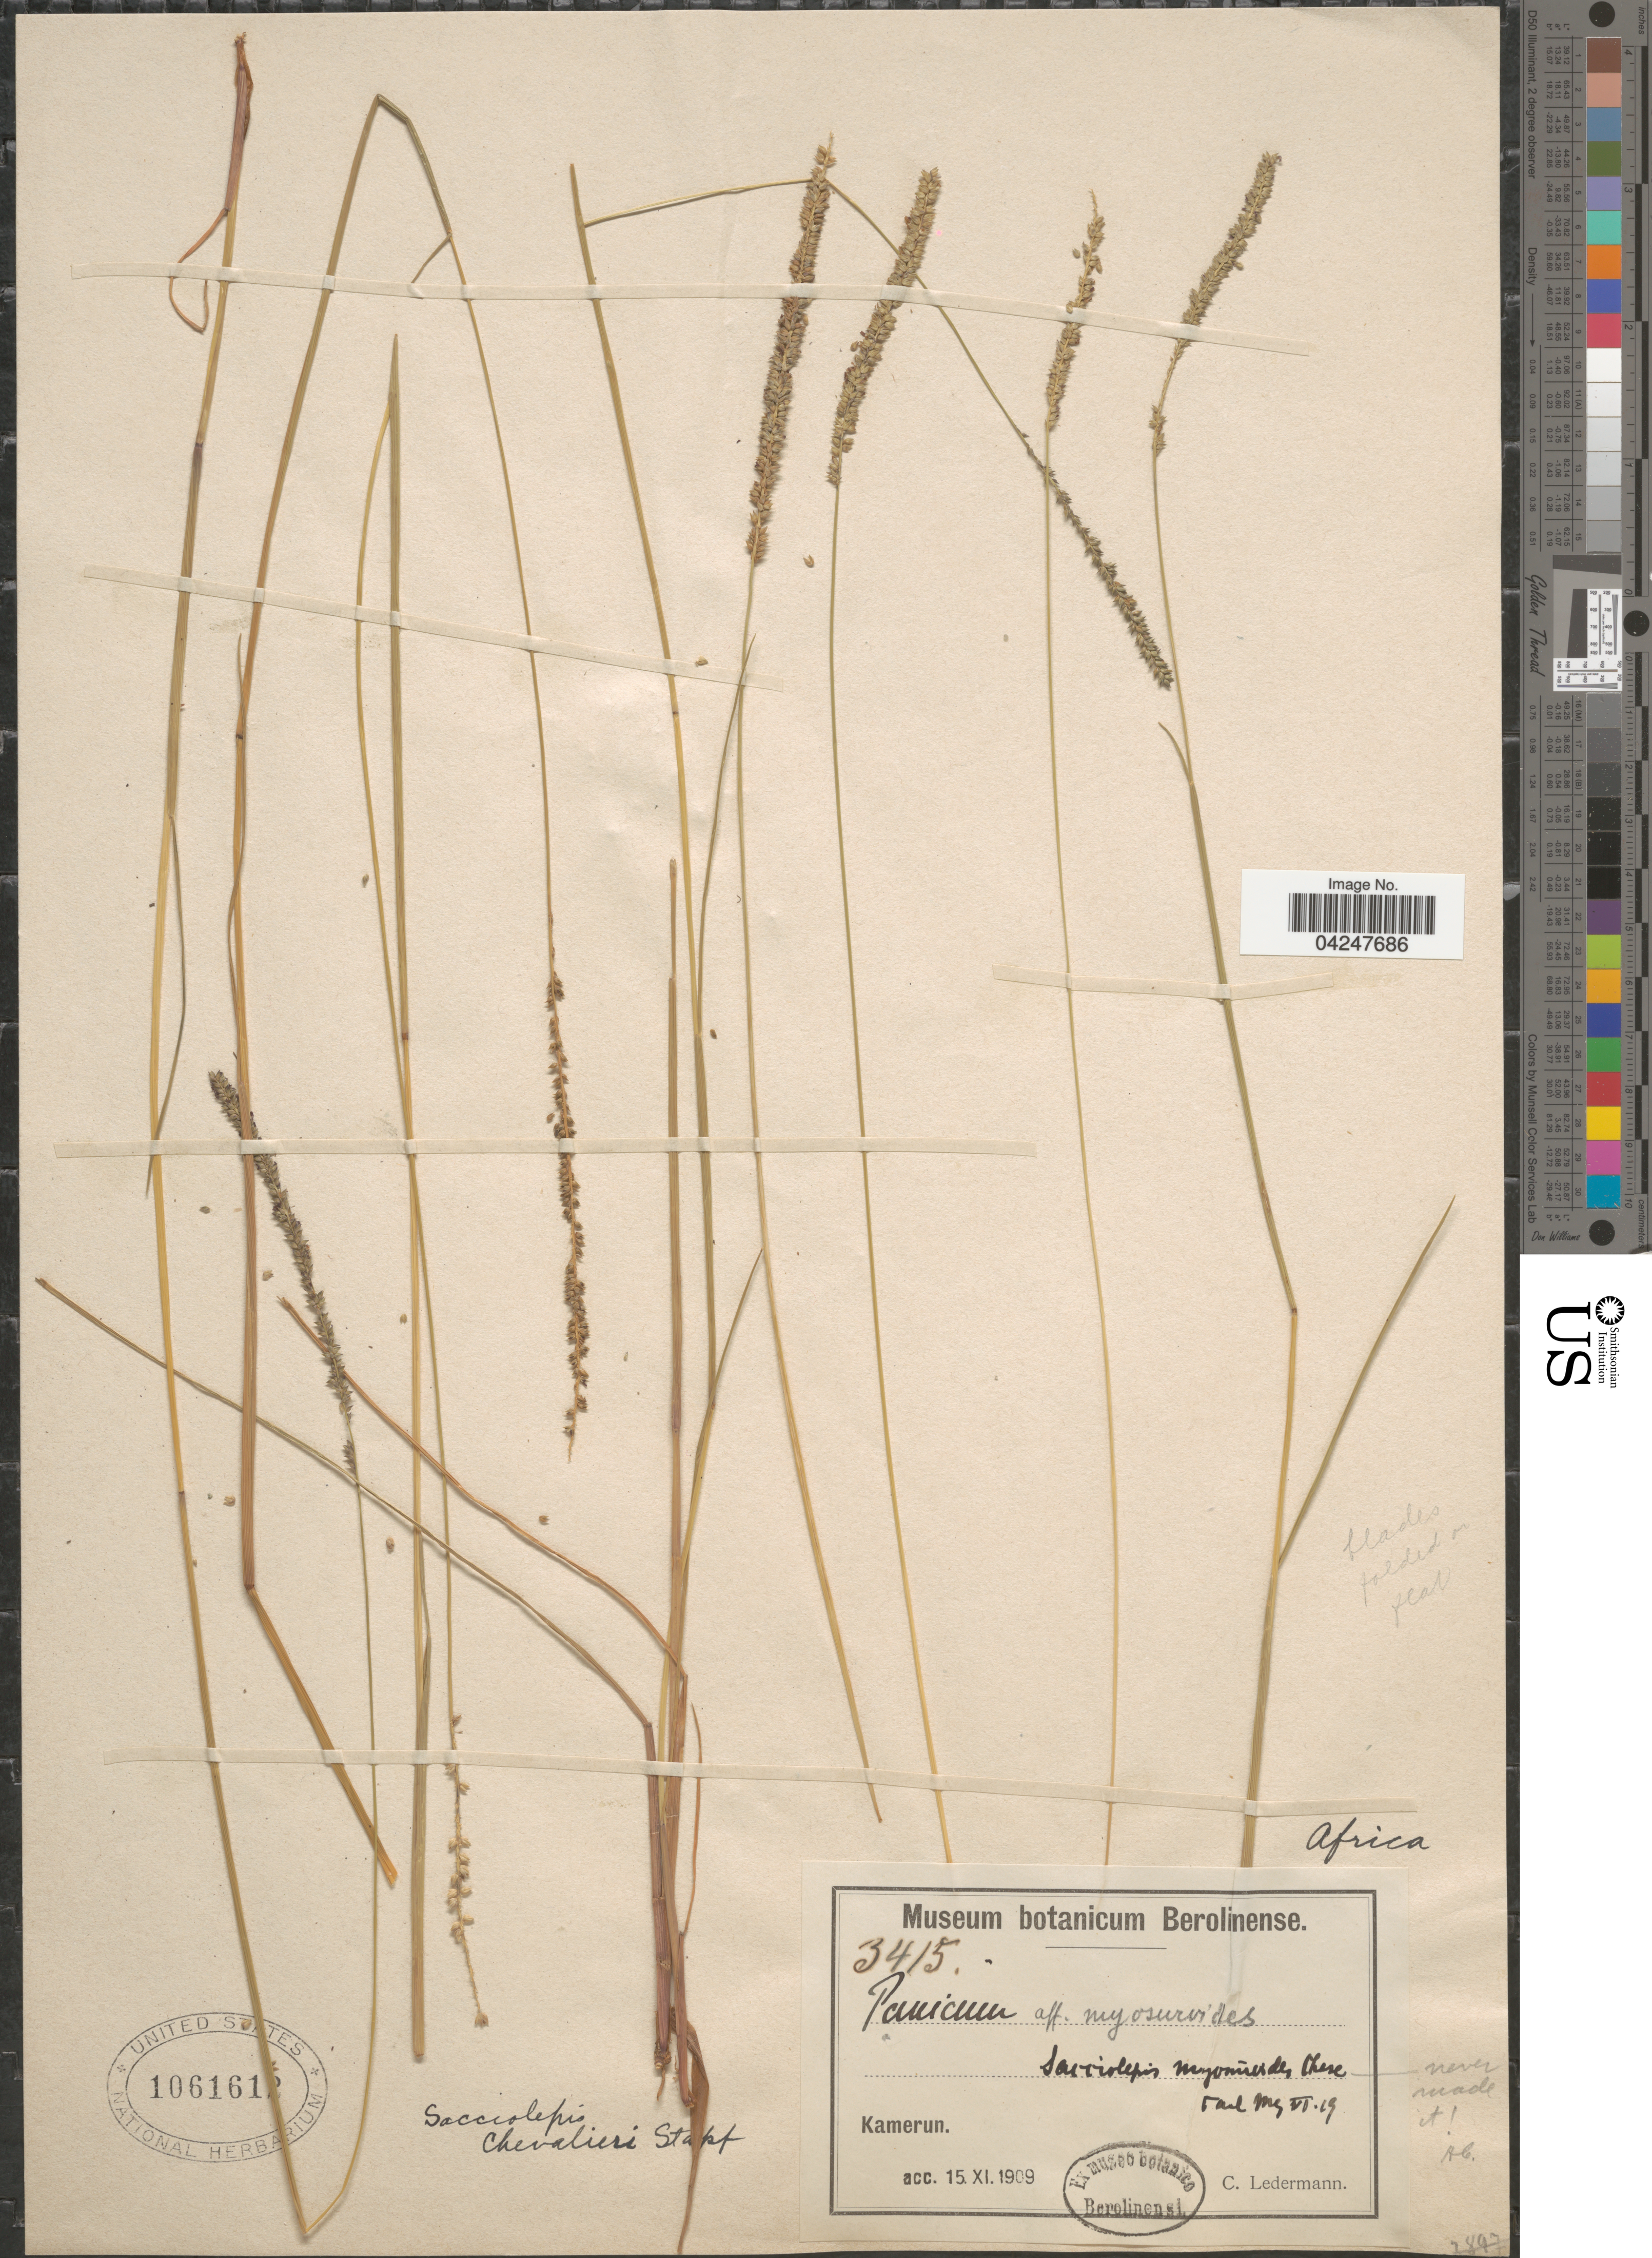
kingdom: Plantae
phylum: Tracheophyta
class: Liliopsida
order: Poales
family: Poaceae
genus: Sacciolepis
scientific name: Sacciolepis chevalieri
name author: Stapf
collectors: C. Ledermann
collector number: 3415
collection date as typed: Transcribed d/m/y: /6/19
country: Cameroon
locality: Kamerun.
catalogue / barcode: US 1061612